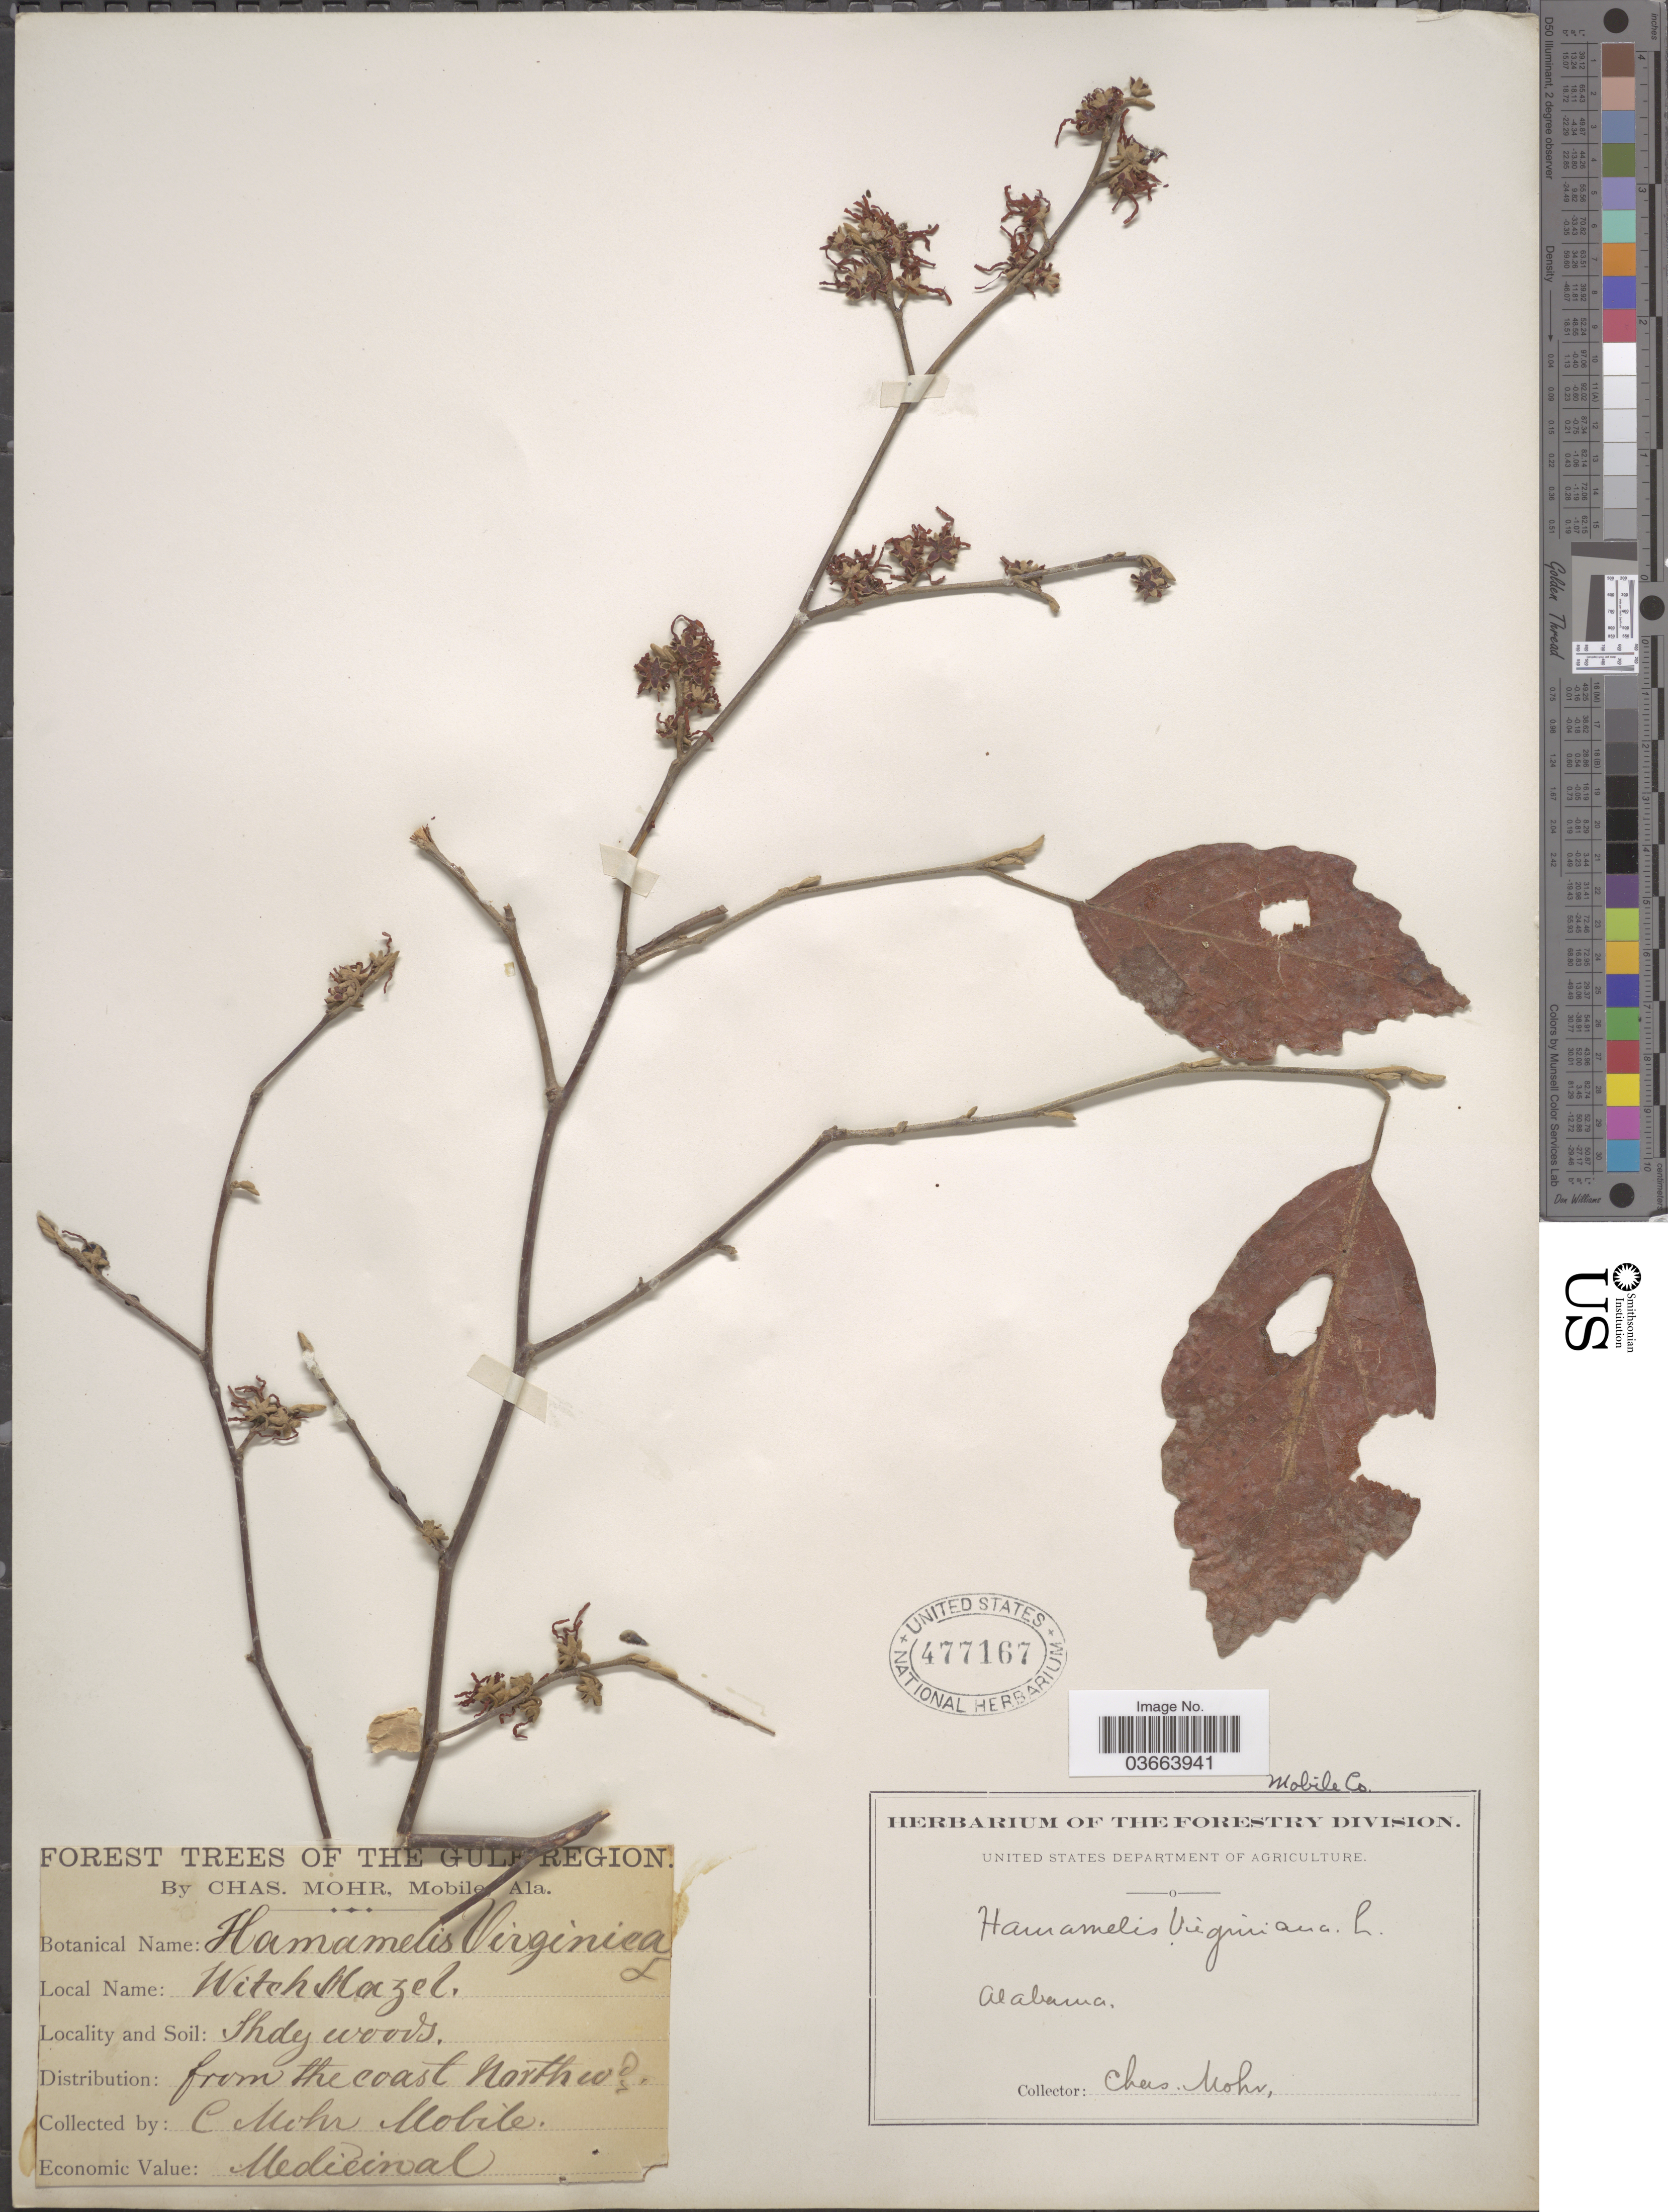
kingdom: Plantae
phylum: Tracheophyta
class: Magnoliopsida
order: Saxifragales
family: Hamamelidaceae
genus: Hamamelis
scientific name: Hamamelis virginiana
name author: L.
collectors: Mohr, C. T. (herbarium)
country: United States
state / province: Alabama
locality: The Gulf Region. Shady woods from the coast Northw*. Mobile Co.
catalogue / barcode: US 477167